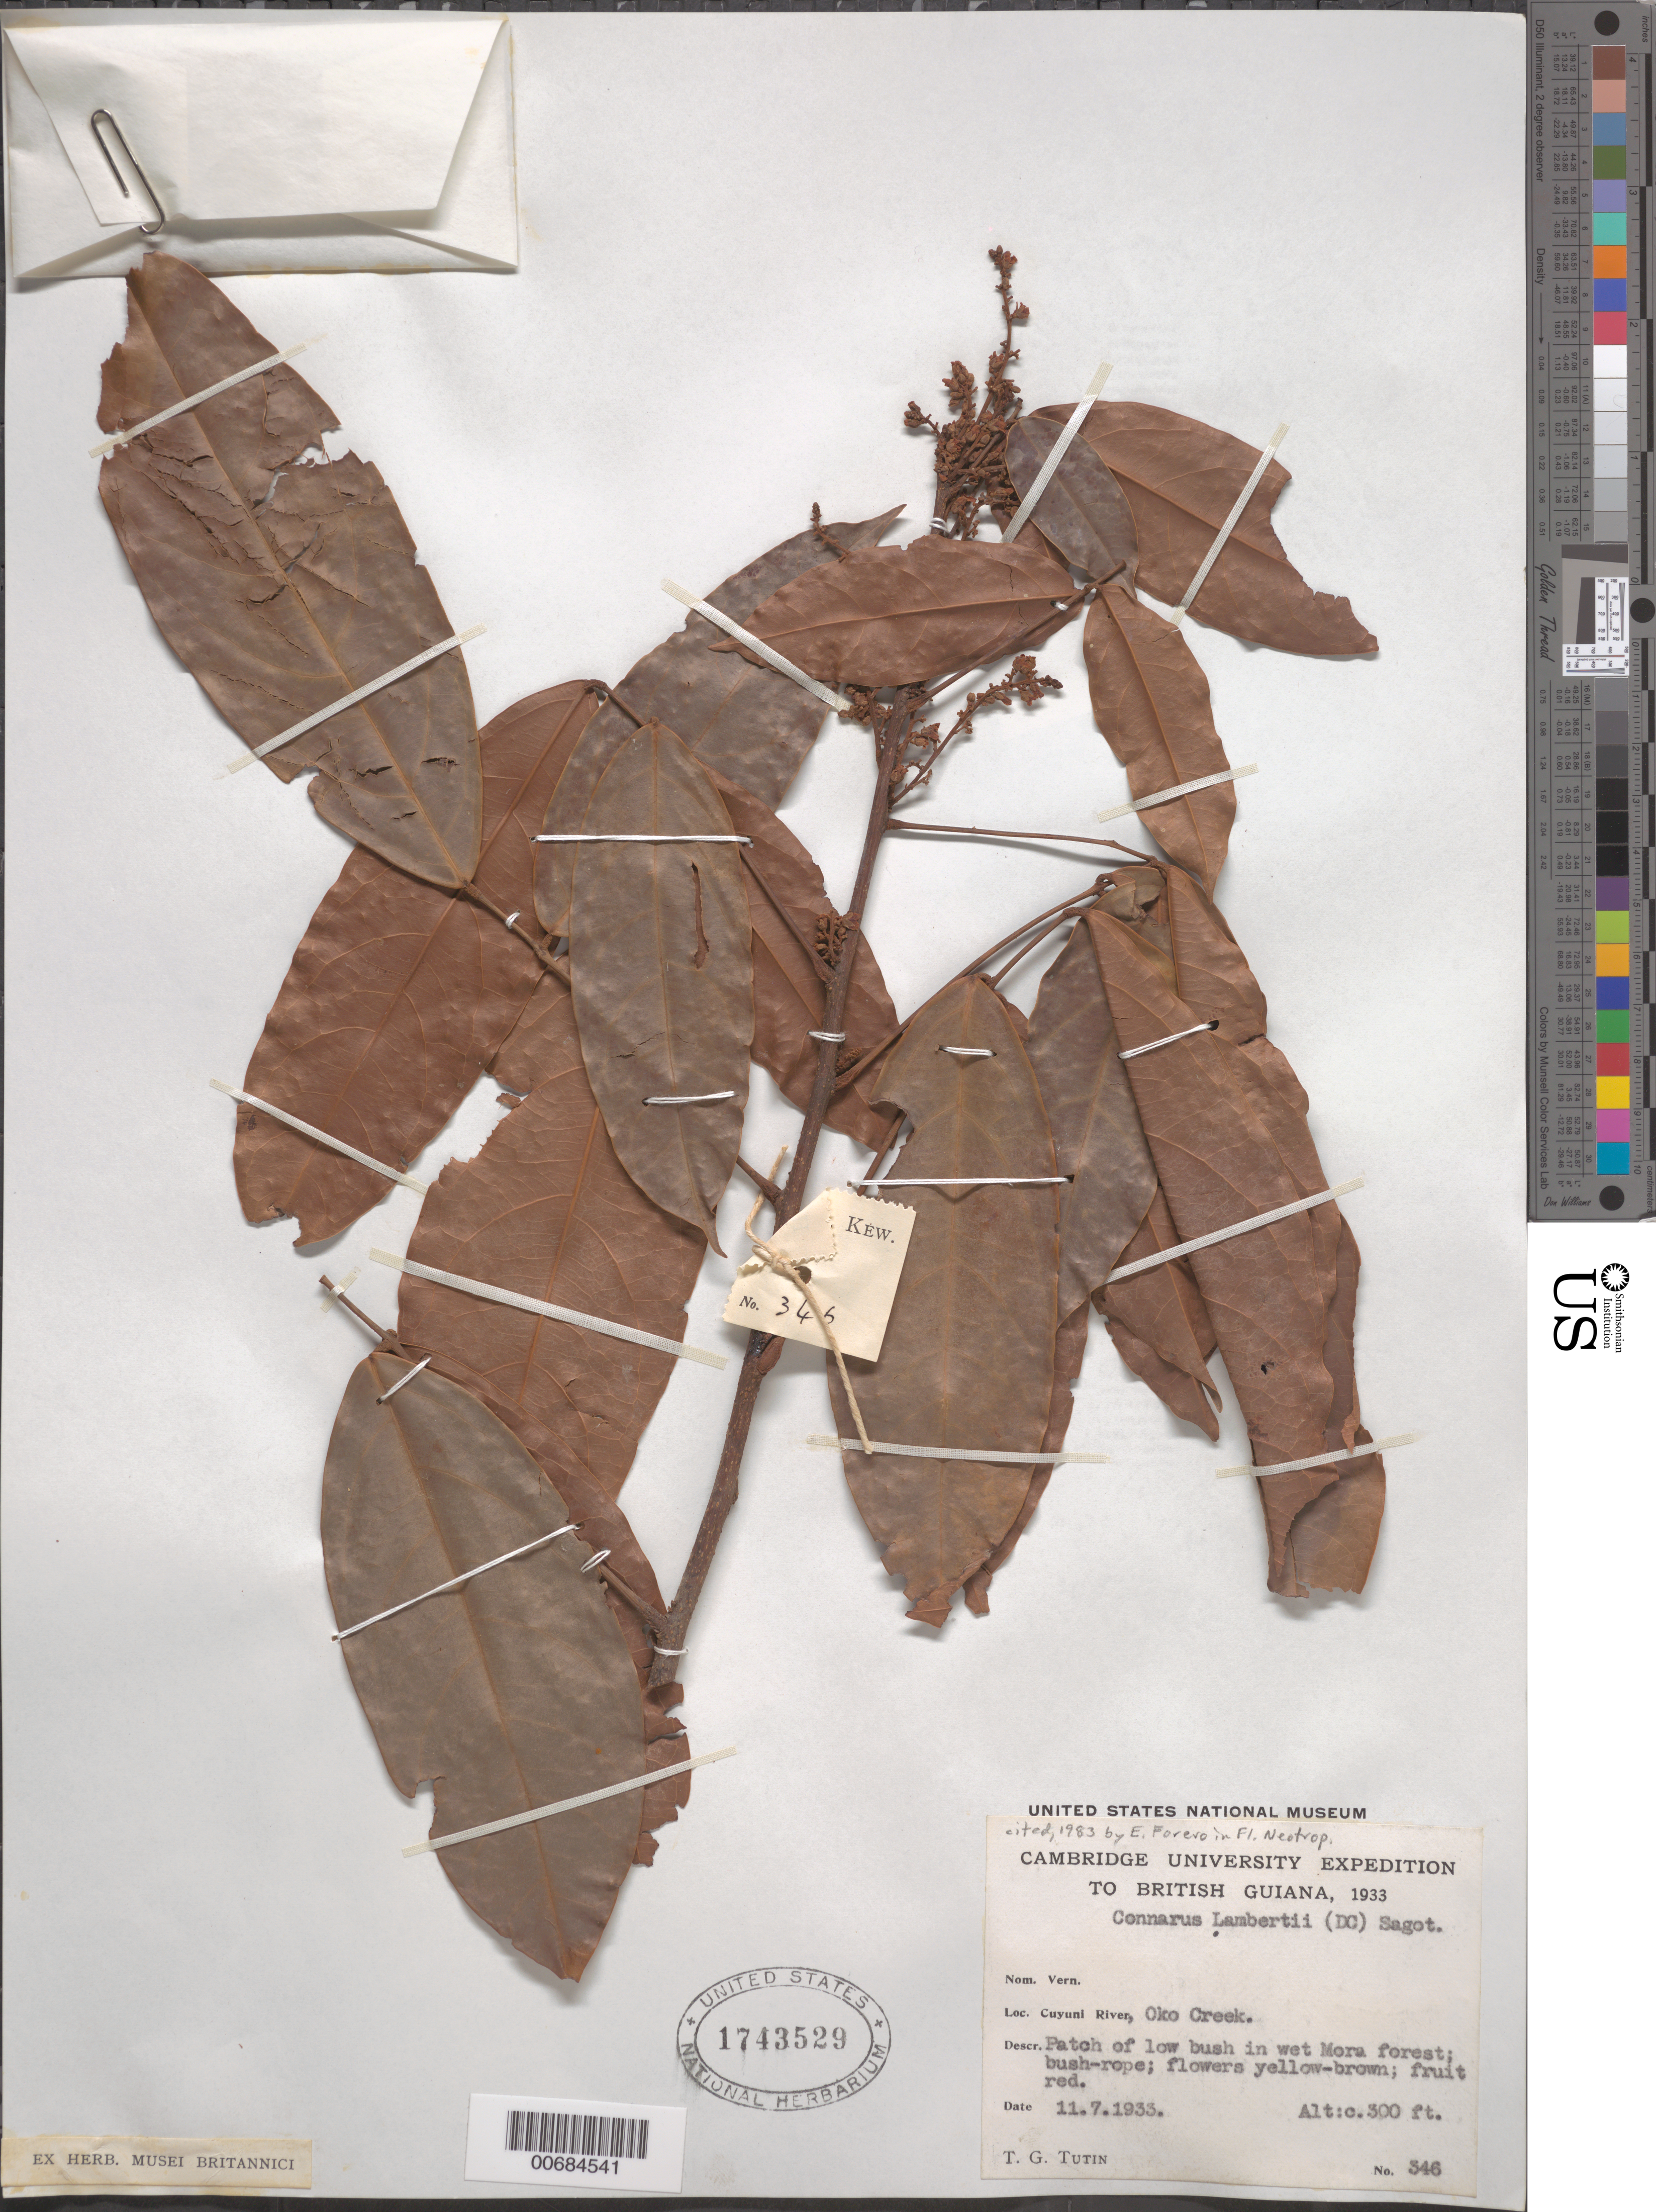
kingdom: Plantae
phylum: Tracheophyta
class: Magnoliopsida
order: Oxalidales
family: Connaraceae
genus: Connarus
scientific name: Connarus lambertii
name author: (DC.) Sagot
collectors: T. G. Tutin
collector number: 346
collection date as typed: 11-Jul-33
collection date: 1933-07-11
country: Guyana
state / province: Cuyuni-Mazaruni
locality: Oko Creek, Cuyuni R.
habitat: Patch of low bush in wet Mora forest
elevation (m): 91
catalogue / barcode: US 1743529